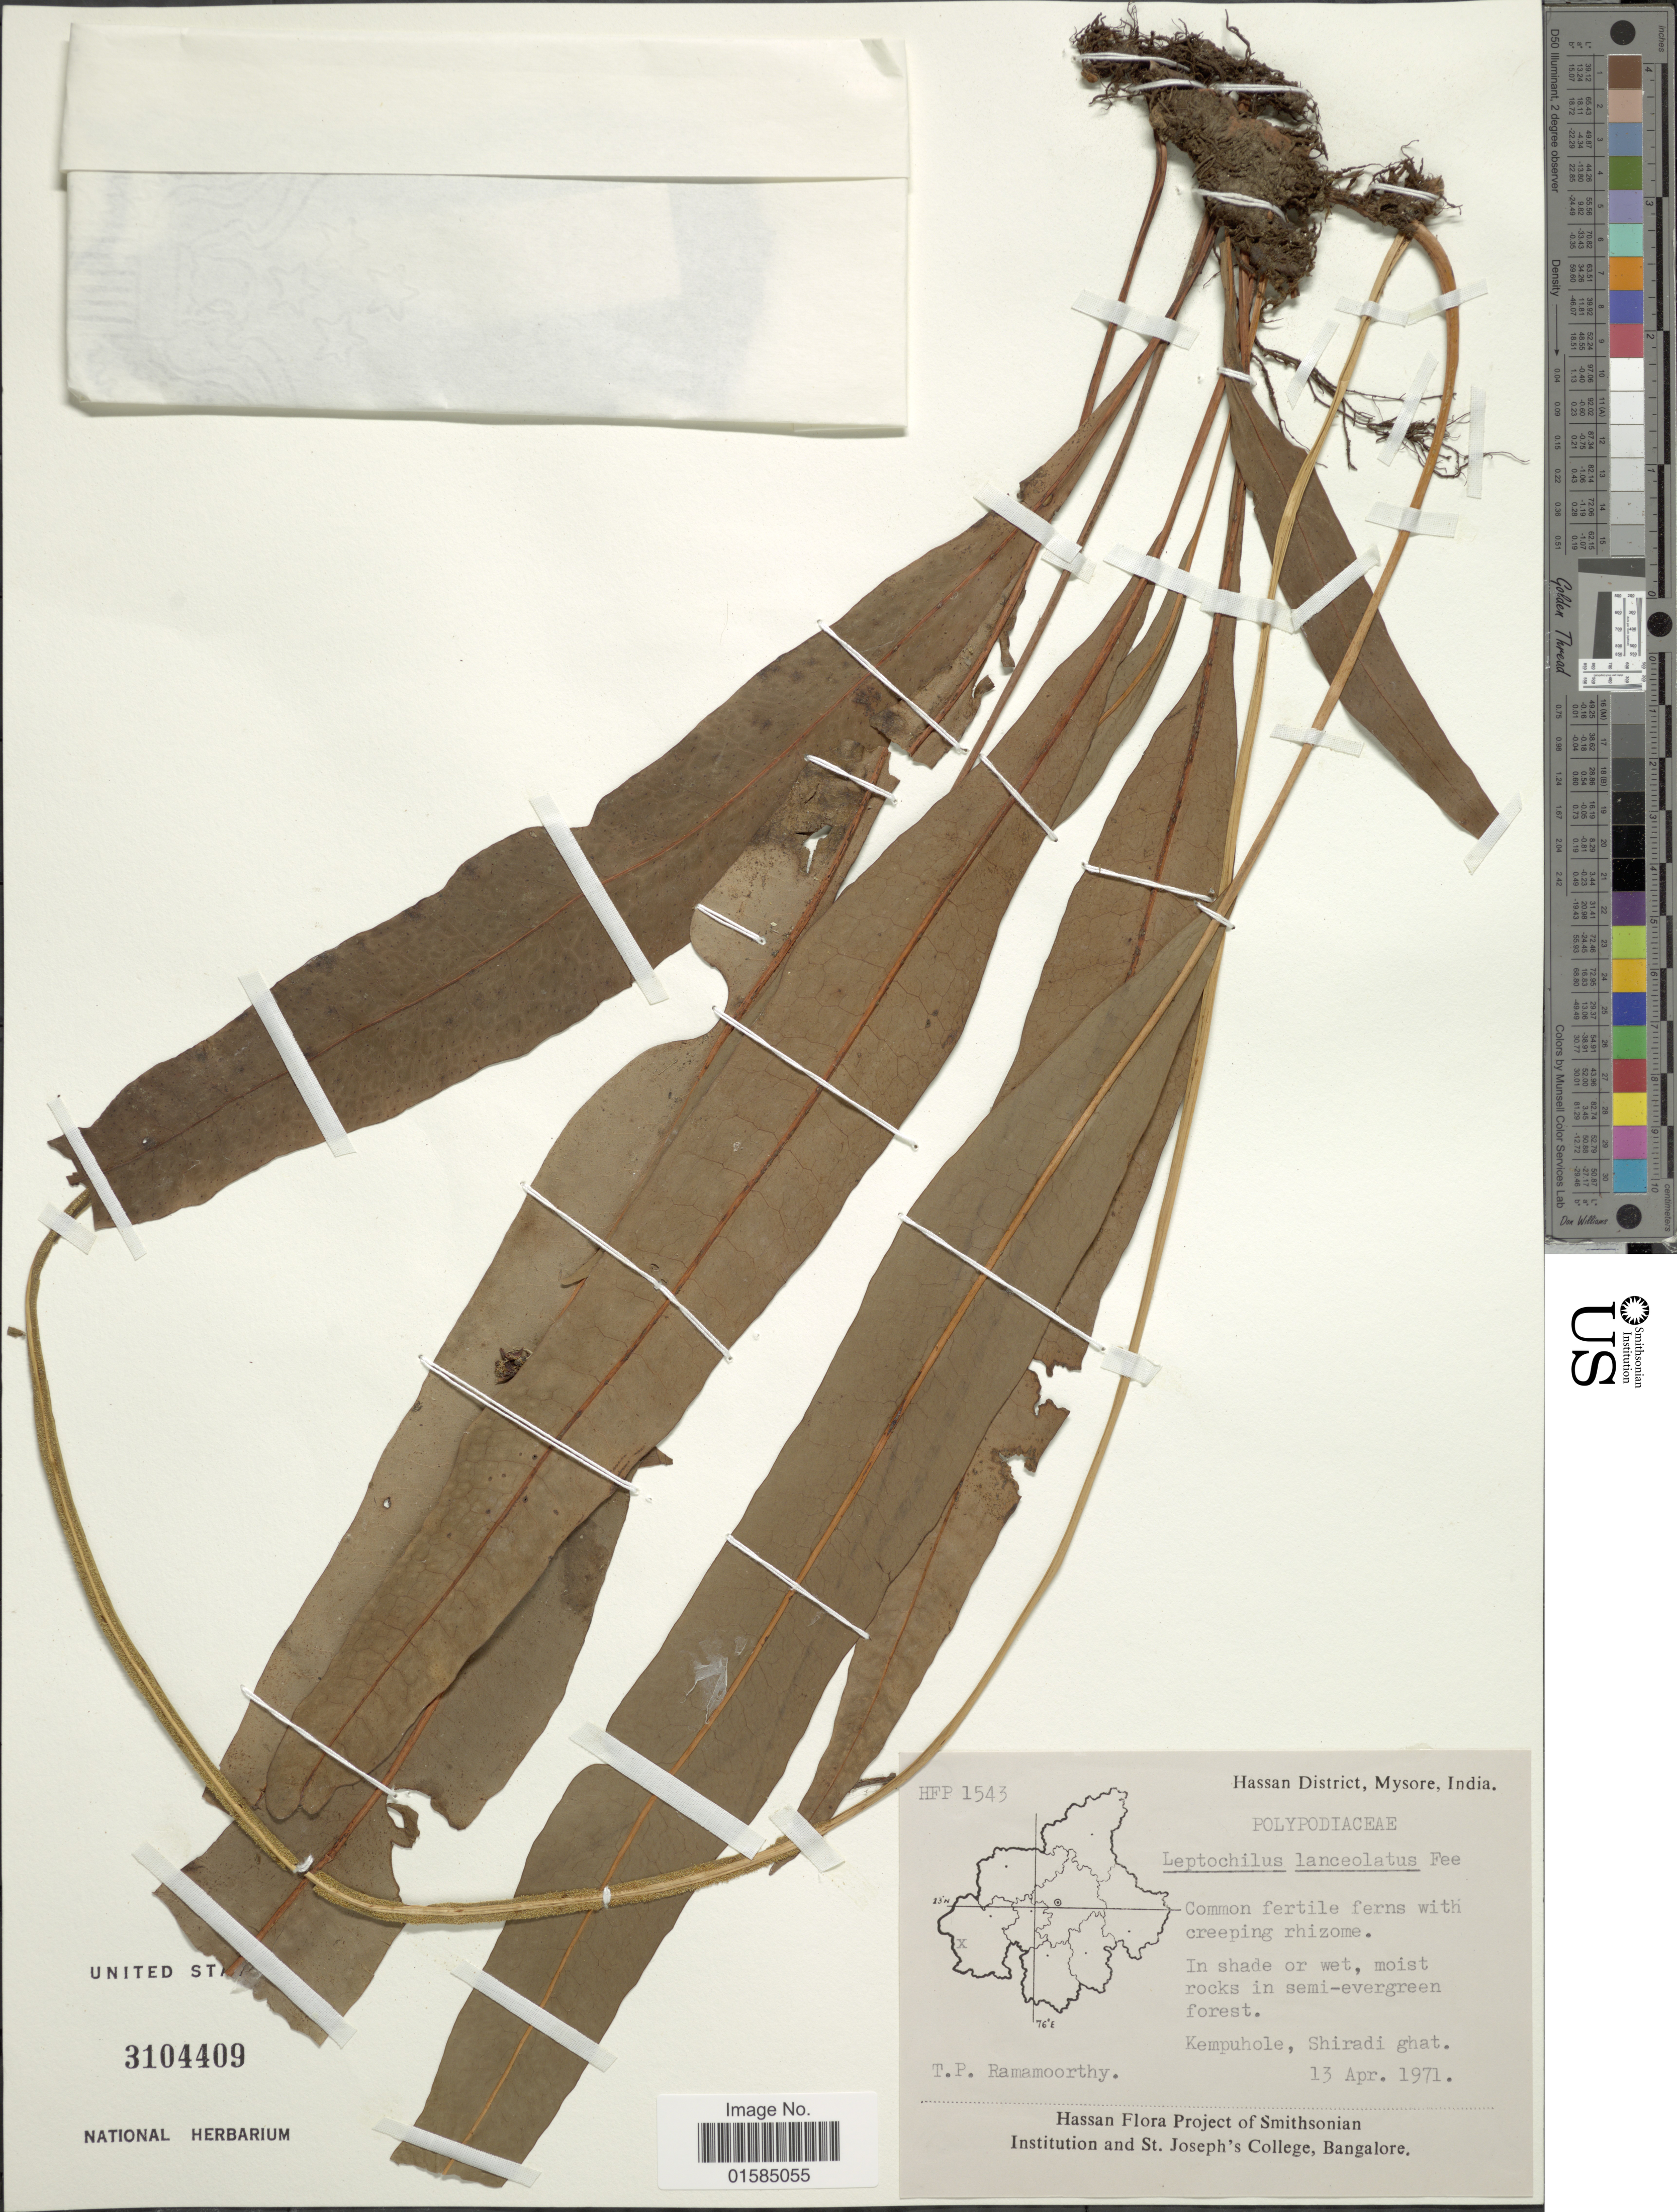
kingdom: Plantae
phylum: Tracheophyta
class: Polypodiopsida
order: Polypodiales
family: Polypodiaceae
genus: Leptochilus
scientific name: Leptochilus decurrens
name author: Blume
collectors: T. P. Ramamoorthy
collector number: HFP 1543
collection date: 1971-04-13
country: India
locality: Hassan District, Mysore, India, Kempuhole, Shiradi ghat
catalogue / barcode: US 3104409